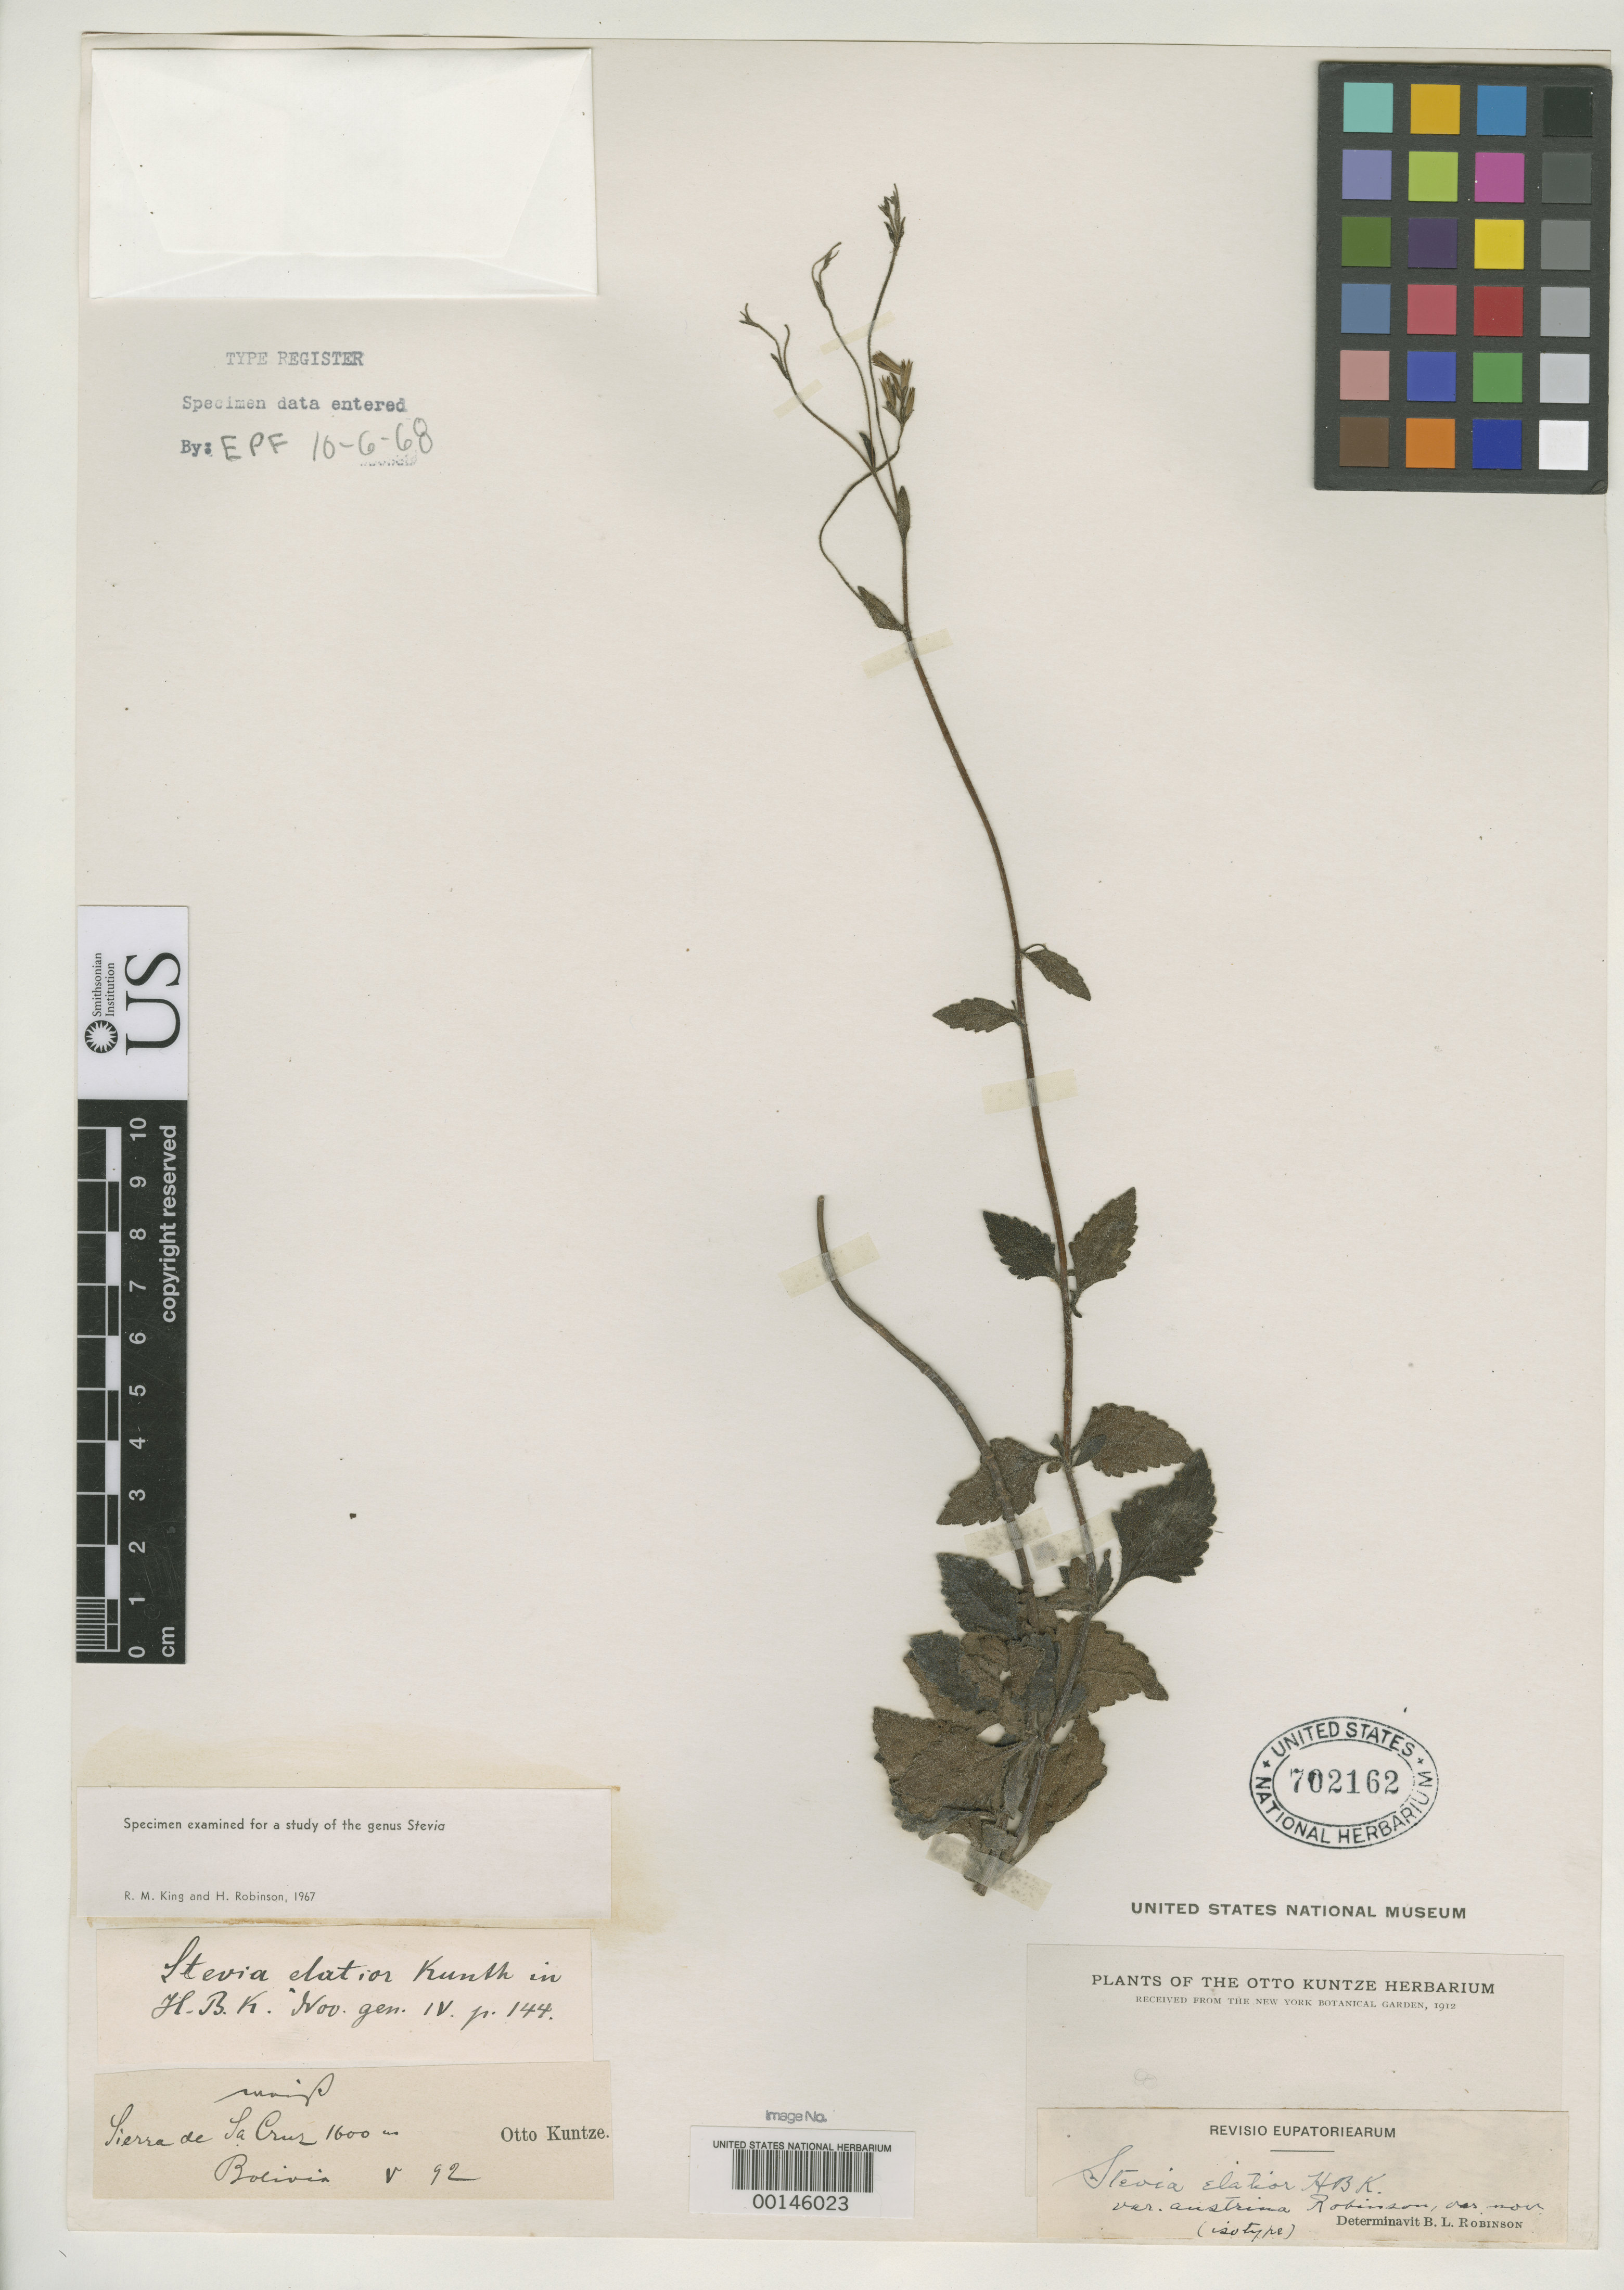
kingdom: Plantae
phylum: Tracheophyta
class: Magnoliopsida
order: Asterales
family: Asteraceae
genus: Stevia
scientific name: Stevia elatior var. austrina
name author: B.L. Rob.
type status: Isotype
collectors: C.E.O. Kuntze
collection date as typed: May 1892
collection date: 1892-05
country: Bolivia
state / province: Santa Cruz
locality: Sierra de Santa Cruz.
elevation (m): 1600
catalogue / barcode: US 702162